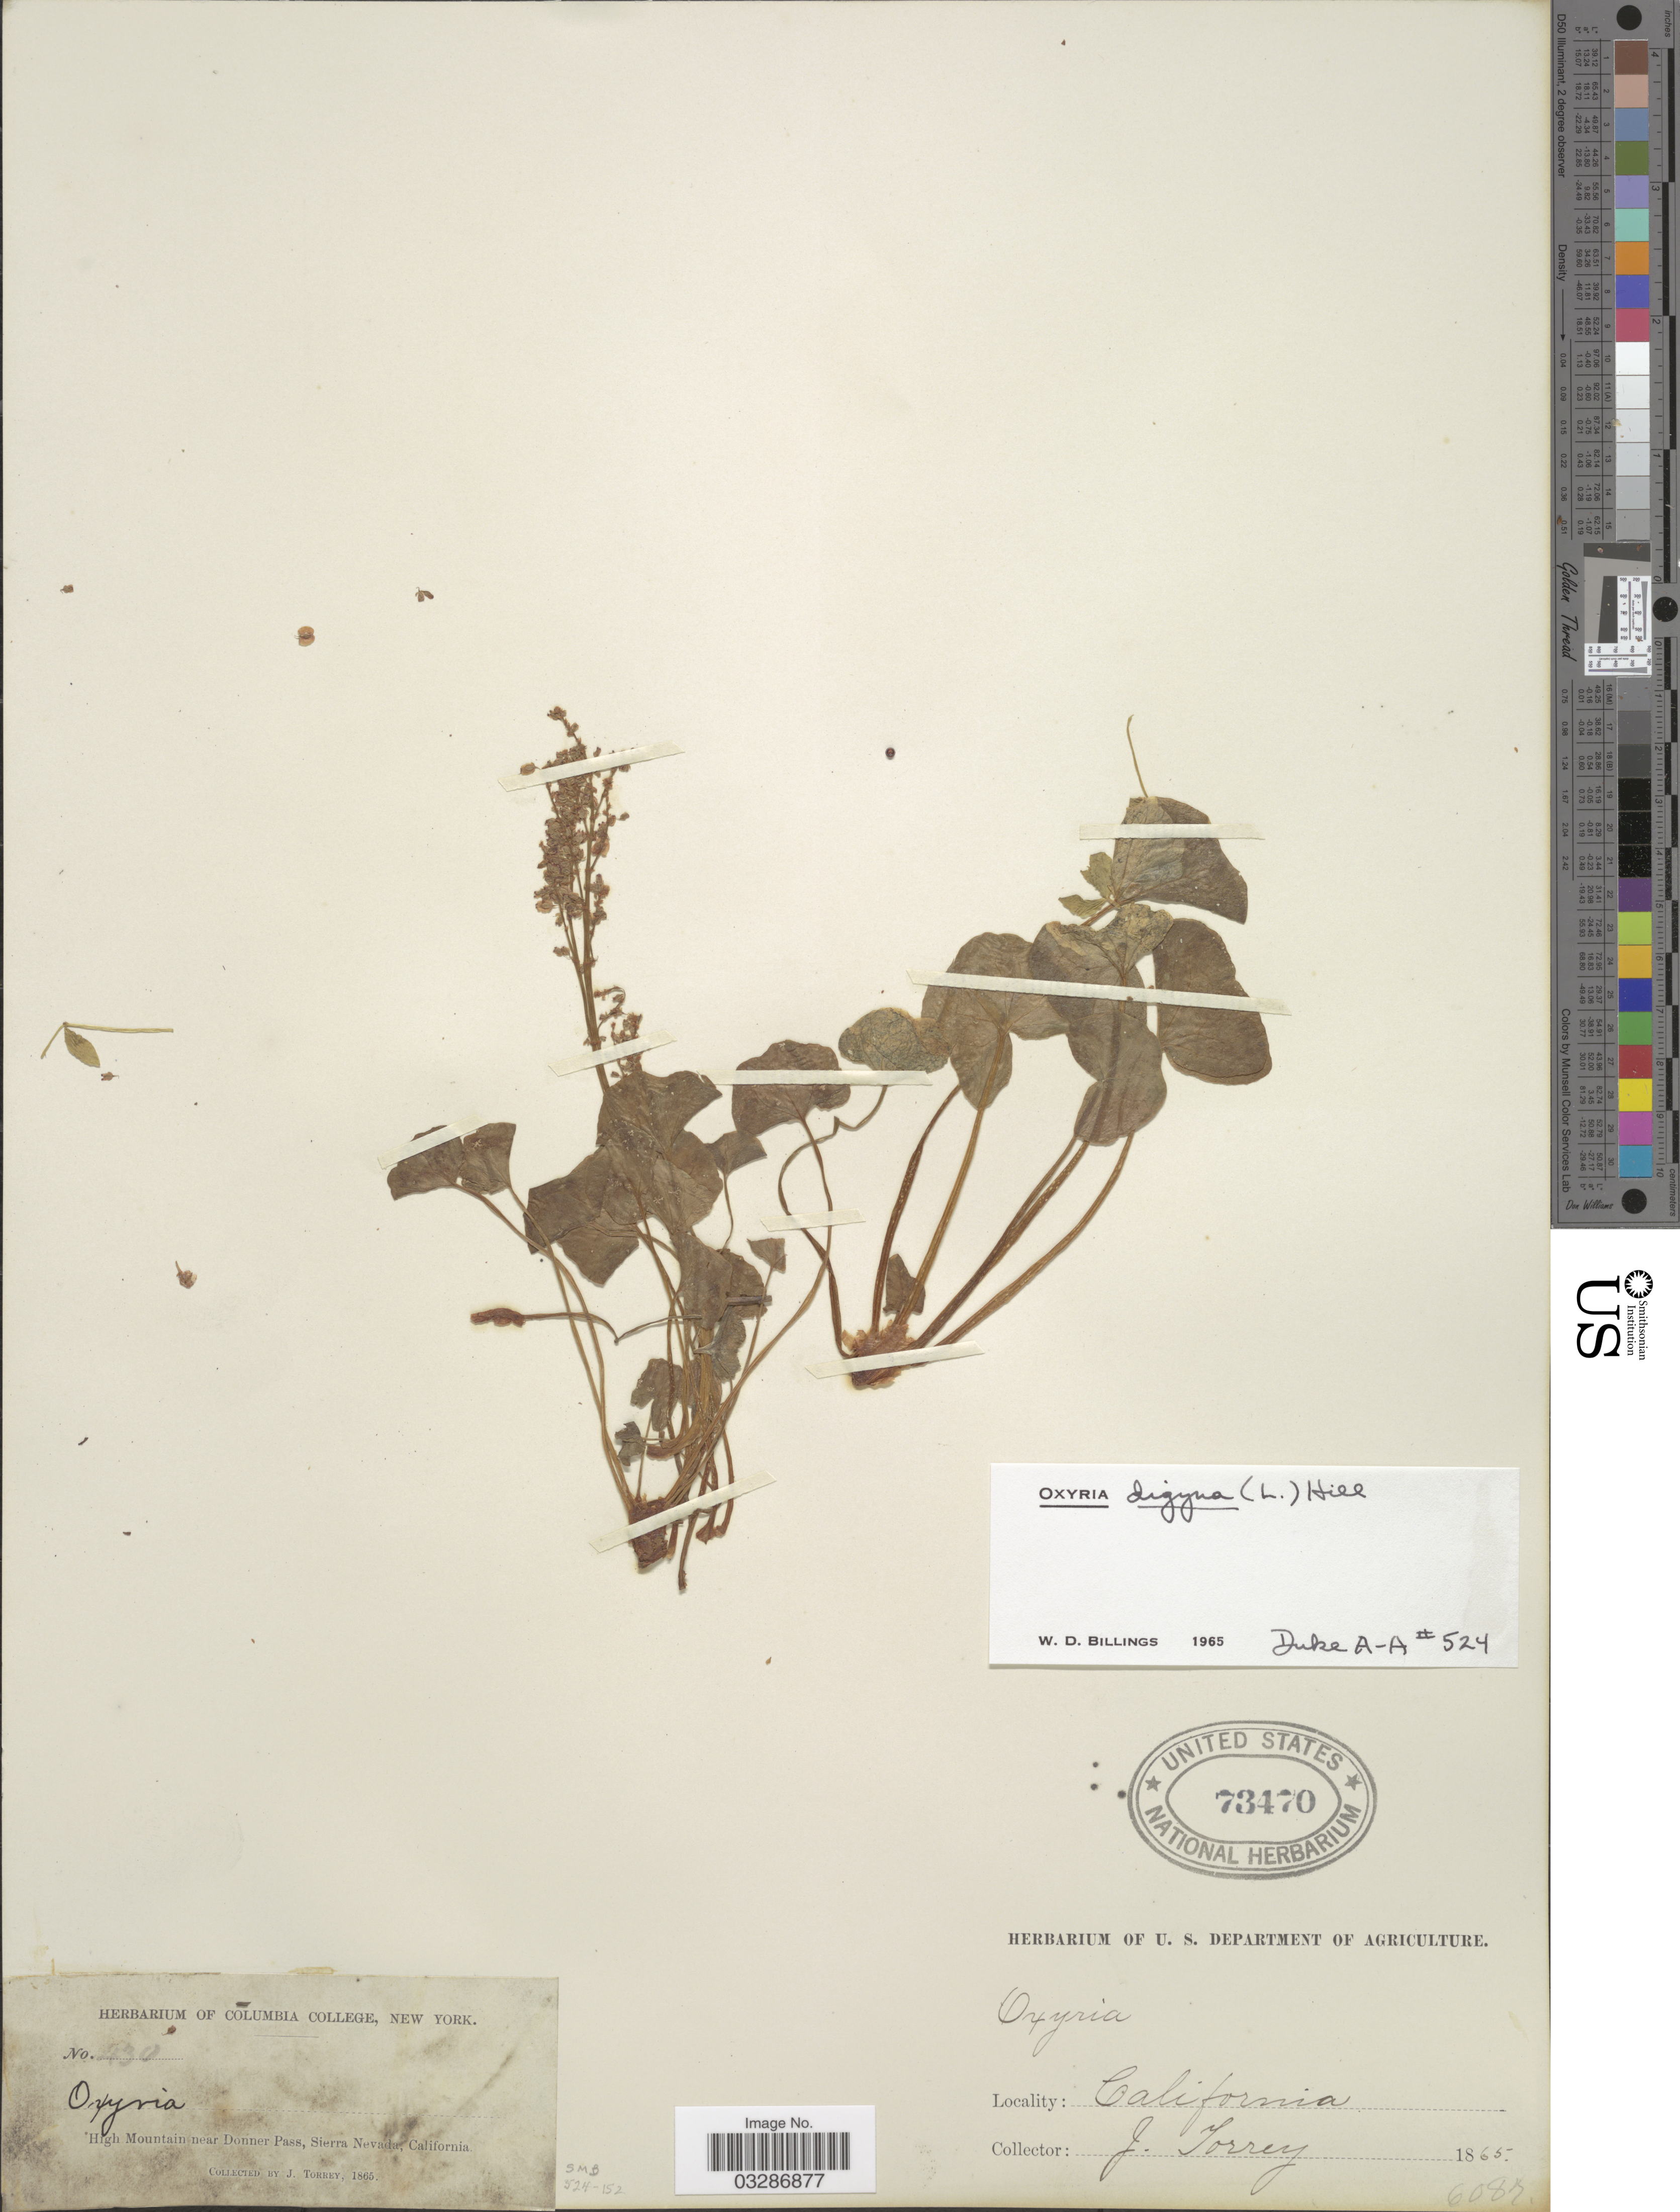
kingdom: Plantae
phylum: Tracheophyta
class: Magnoliopsida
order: Caryophyllales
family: Polygonaceae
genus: Oxyria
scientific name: Oxyria digyna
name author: (L.) Hill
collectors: J. Torrey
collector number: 430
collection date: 1865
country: United States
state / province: California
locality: High Mountain near Donner Pass, Sierra Nevada.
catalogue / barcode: US 73470